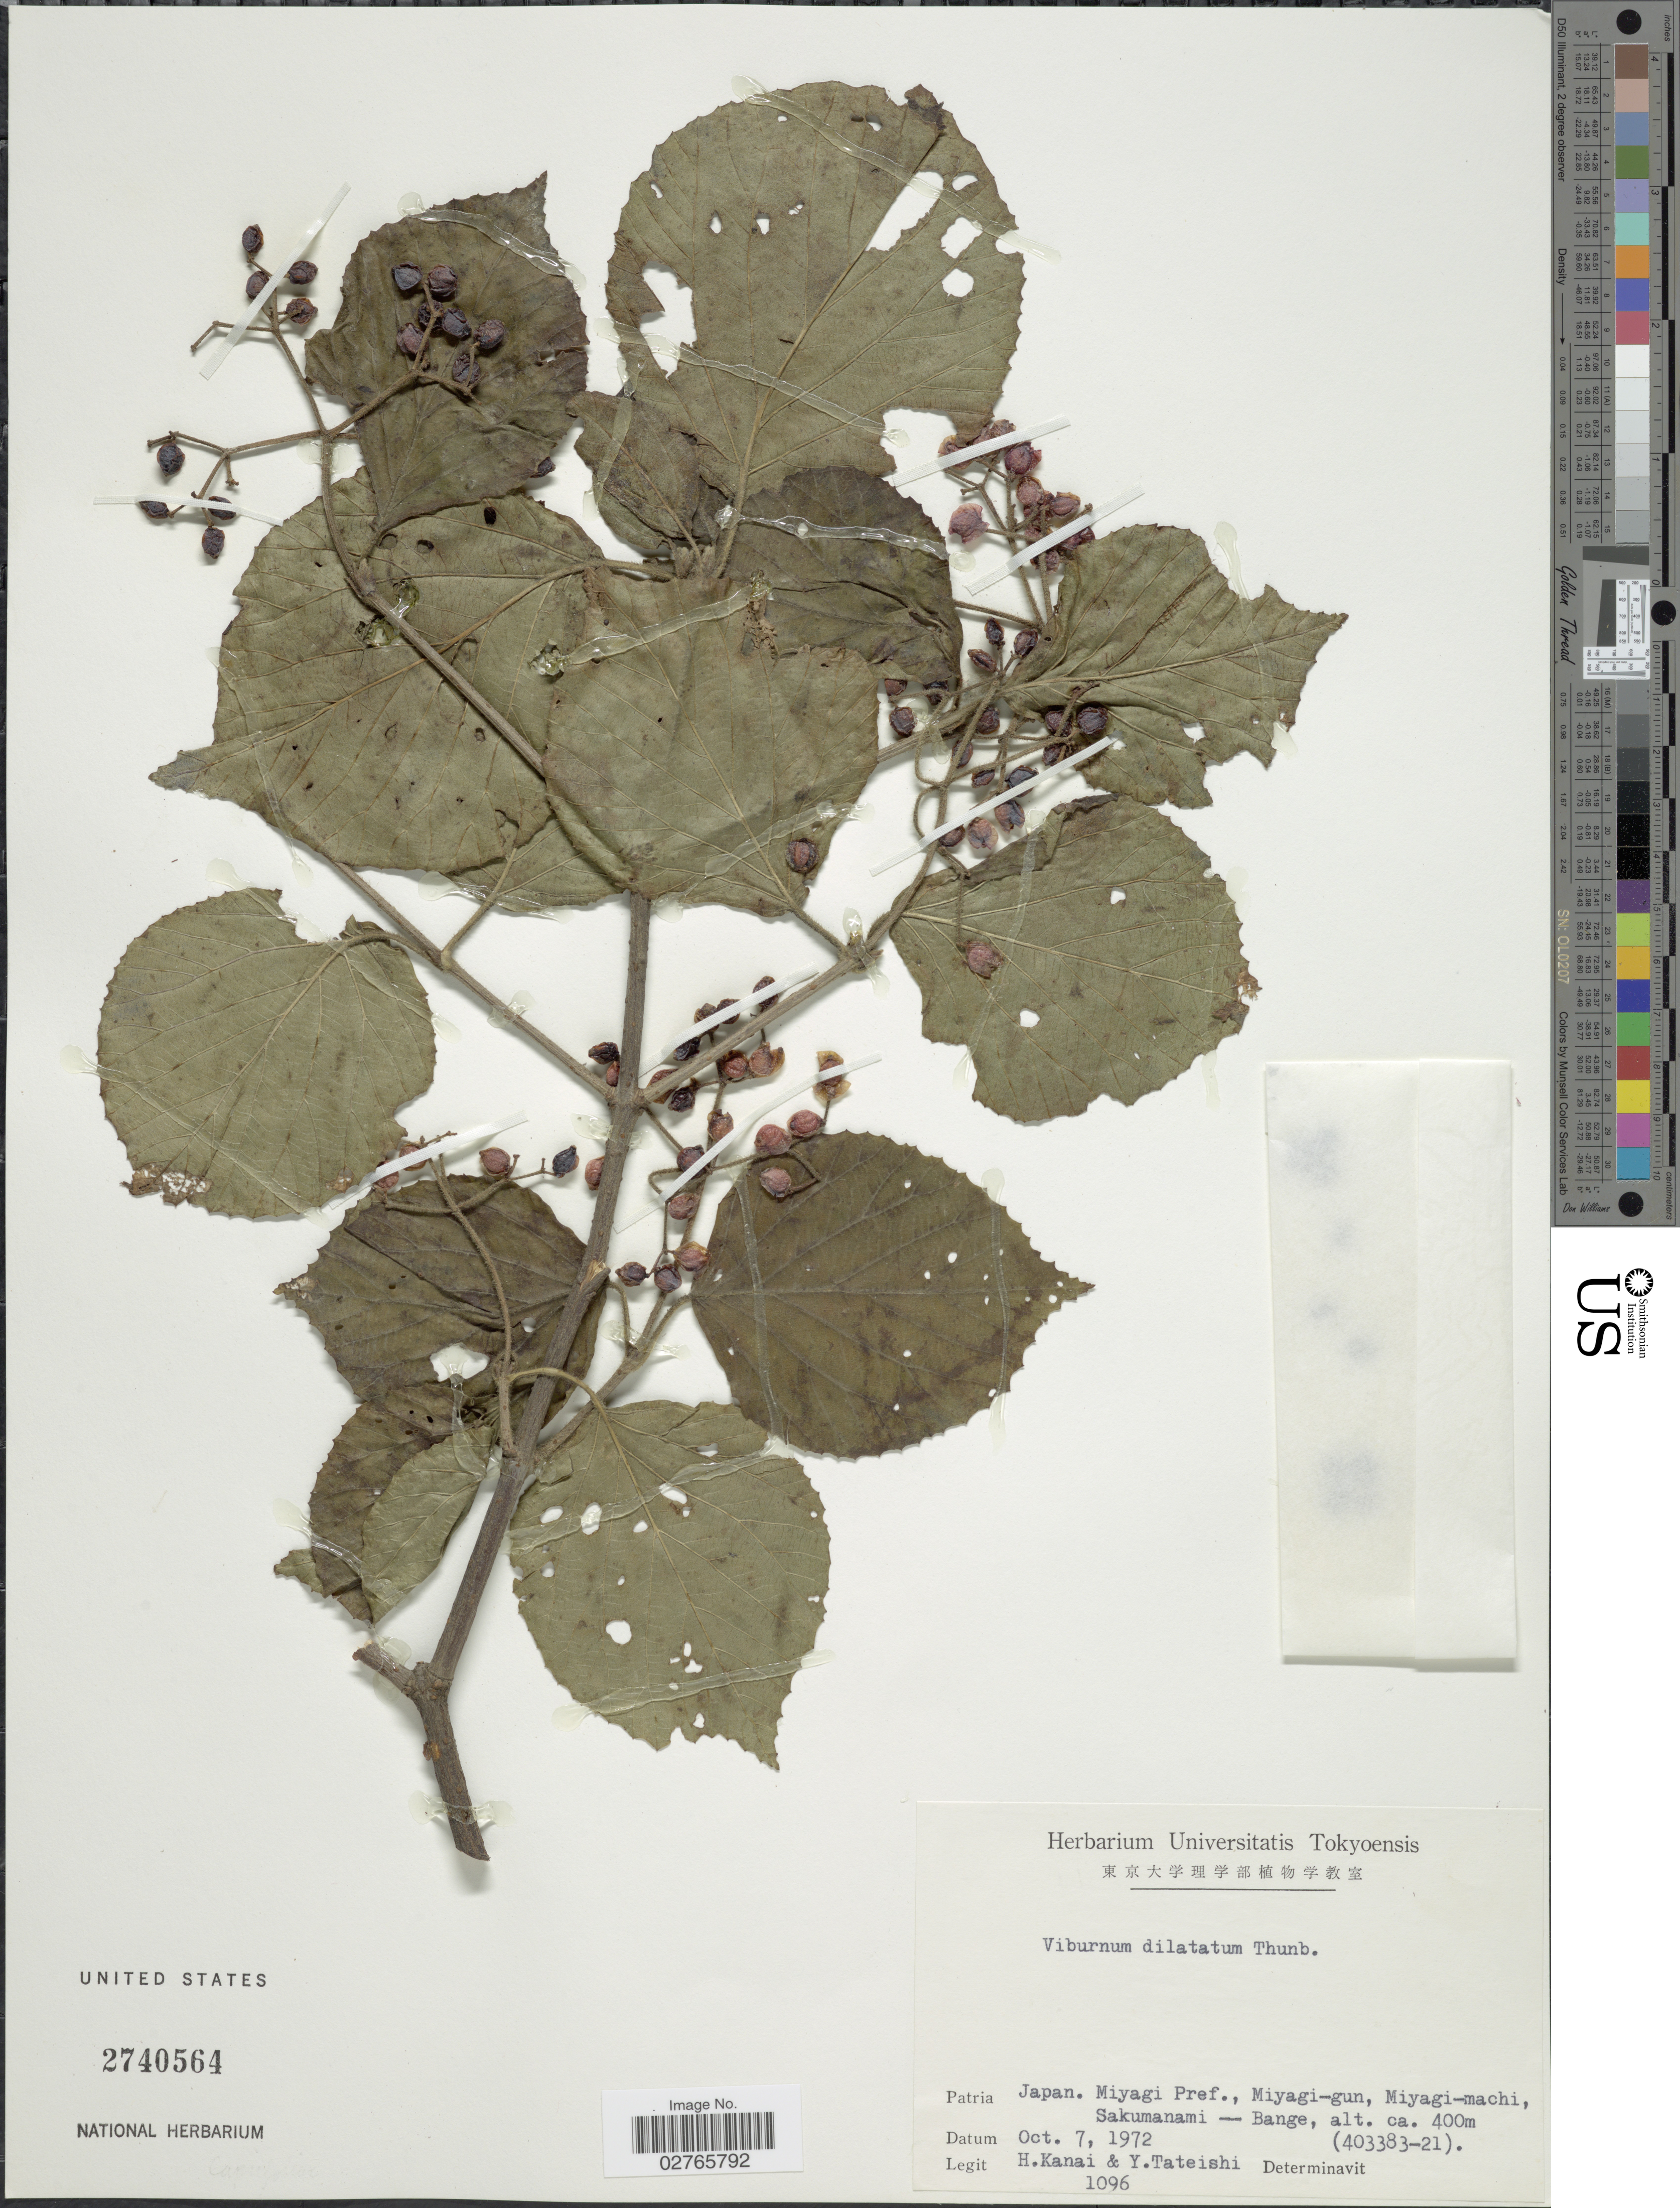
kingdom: Plantae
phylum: Tracheophyta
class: Magnoliopsida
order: Dipsacales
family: Viburnaceae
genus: Viburnum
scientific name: Viburnum dilatatum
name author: Thunb.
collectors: H. Kanai & Y. Tateishi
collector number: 1096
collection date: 1972-10-07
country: Japan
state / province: Miyagi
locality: Miyagi Pref., Miyagi-gun, Miyagi-machi, Sakumanami-Bange.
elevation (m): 400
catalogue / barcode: US 2740564